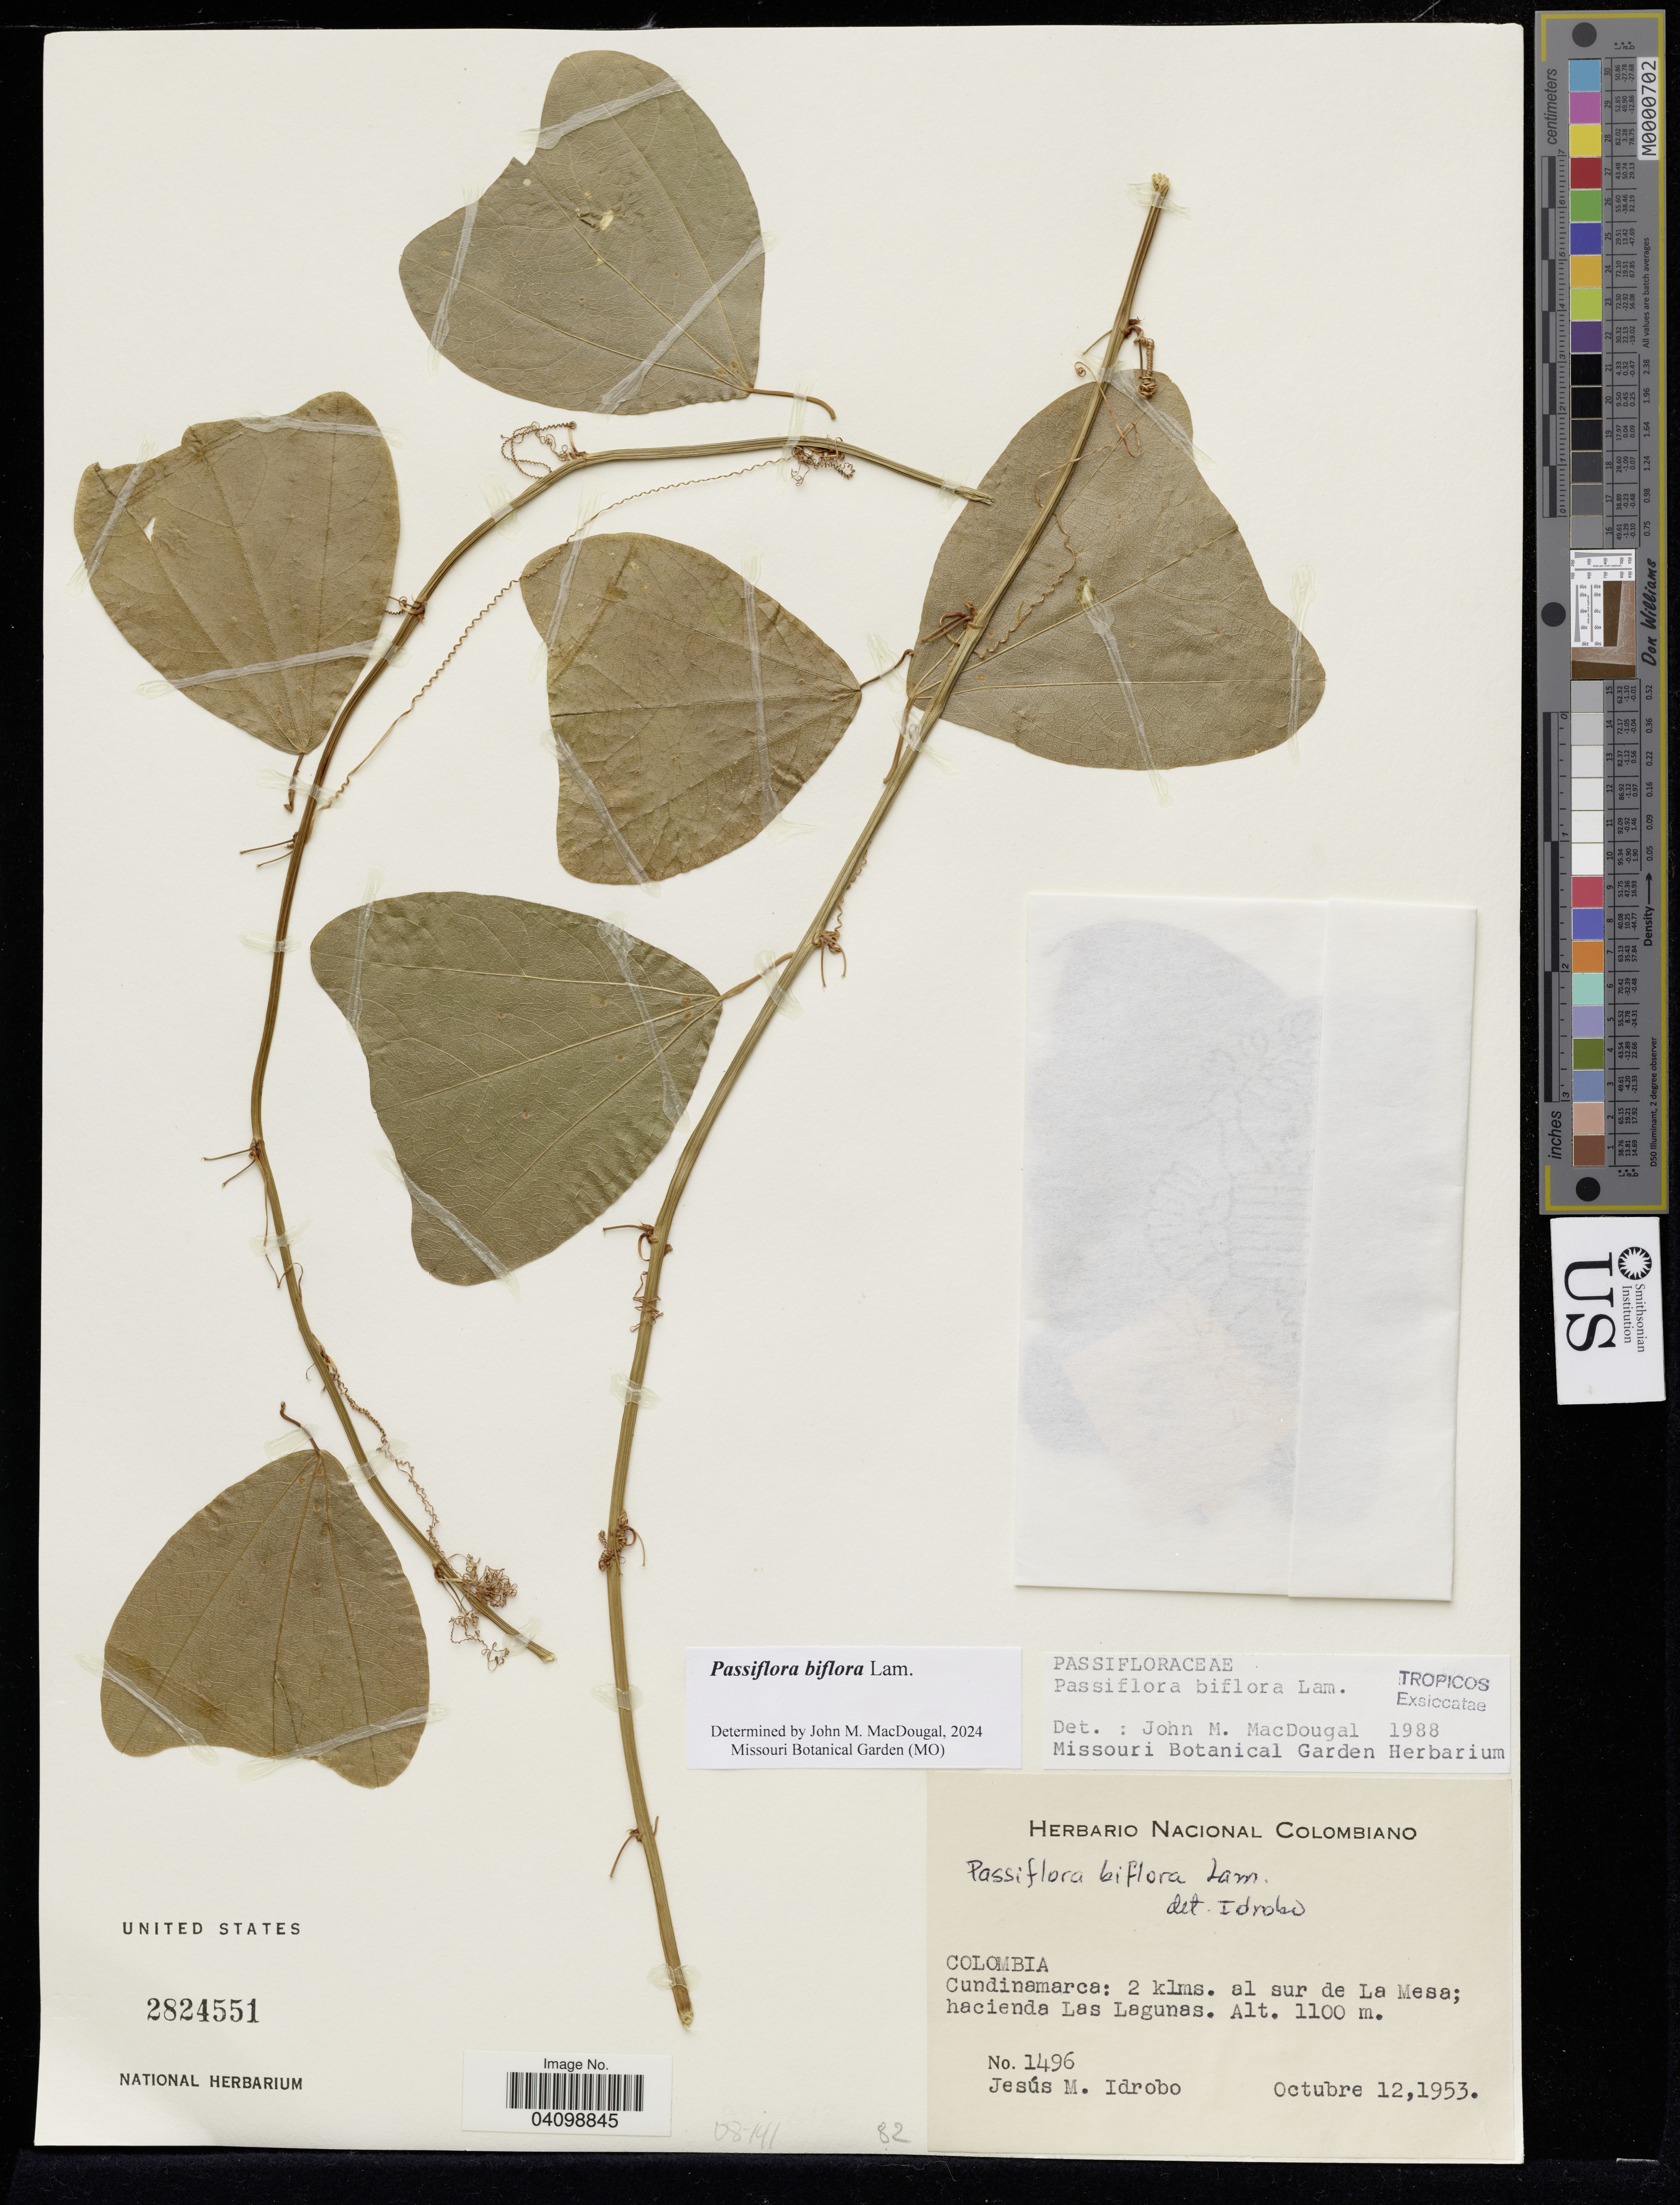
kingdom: Plantae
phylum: Tracheophyta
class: Magnoliopsida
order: Malpighiales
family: Passifloraceae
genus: Passiflora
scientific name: Passiflora biflora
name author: Lam.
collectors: J. M. Idrobo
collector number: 1496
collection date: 1953-10-12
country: Colombia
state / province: Cundinamarca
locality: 2 klms. al sur de La Mesa; hacienda Las Lagunas.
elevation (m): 1100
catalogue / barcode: US 2824551